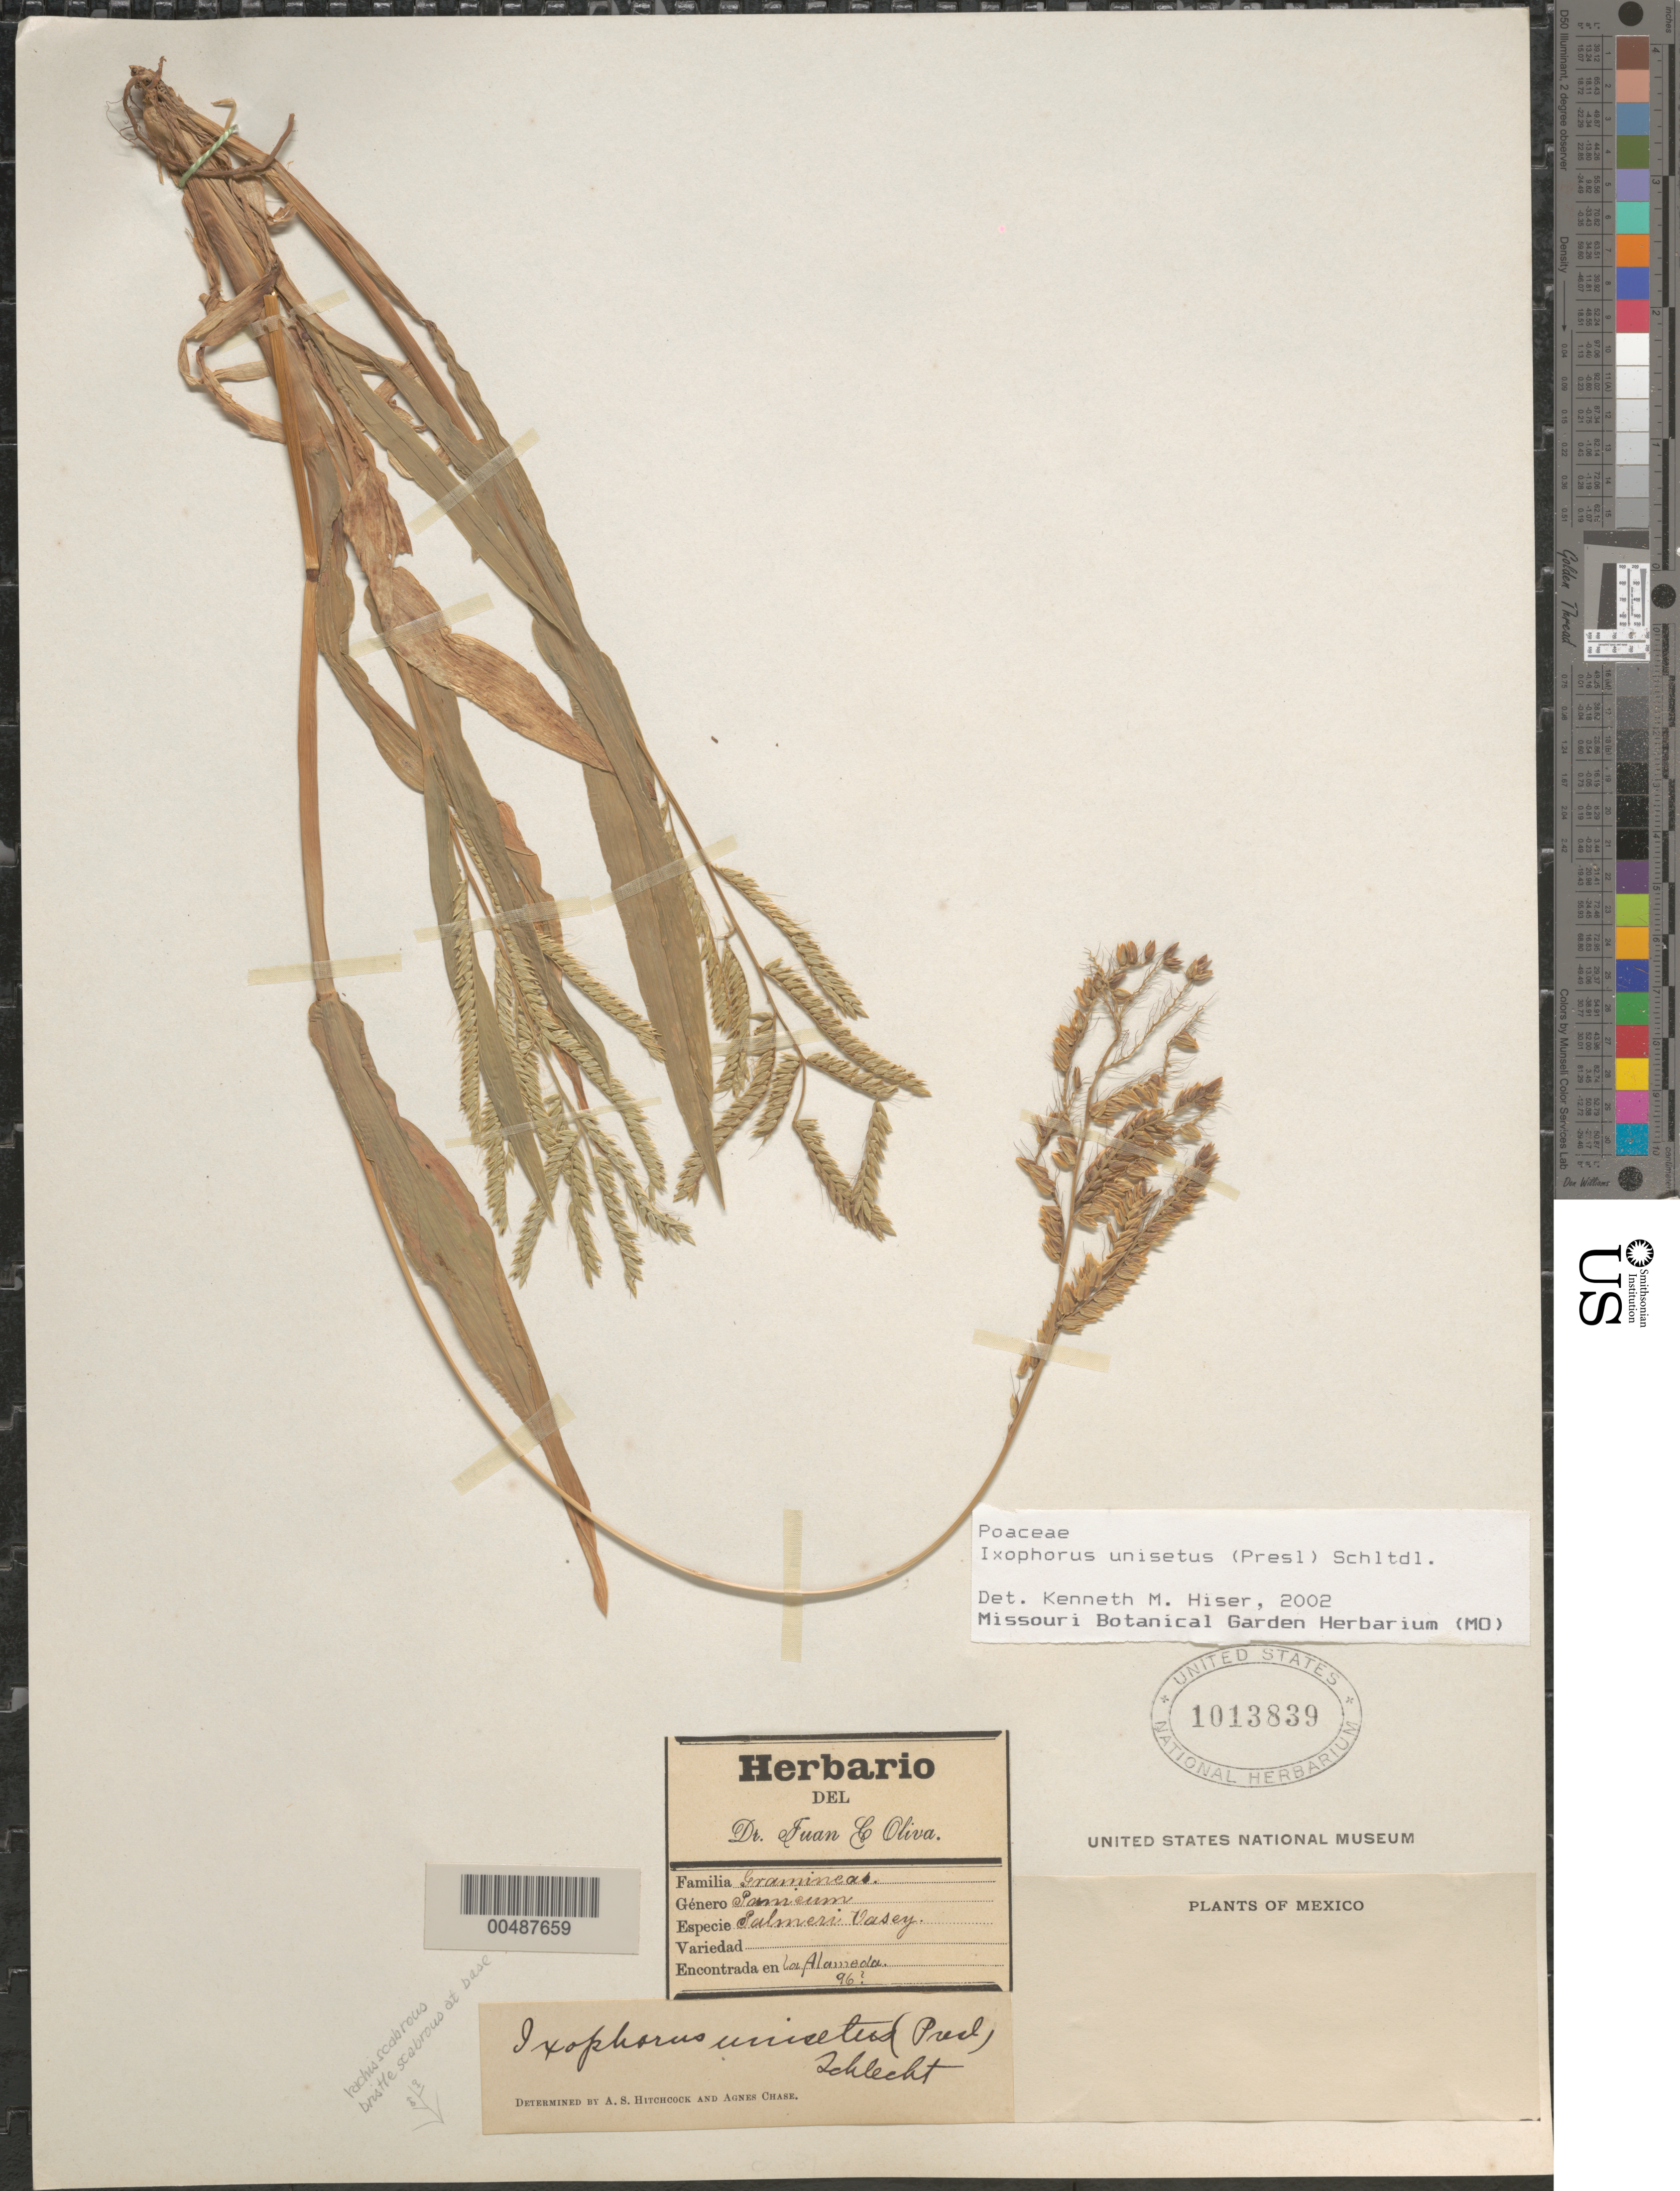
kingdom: Plantae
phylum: Tracheophyta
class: Liliopsida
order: Poales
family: Poaceae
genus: Ixophorus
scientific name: Ixophorus unisetus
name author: (J. Presl) Schltdl.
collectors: J. C. Oliva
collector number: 96?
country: Mexico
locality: La Alameda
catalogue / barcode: US 1013839